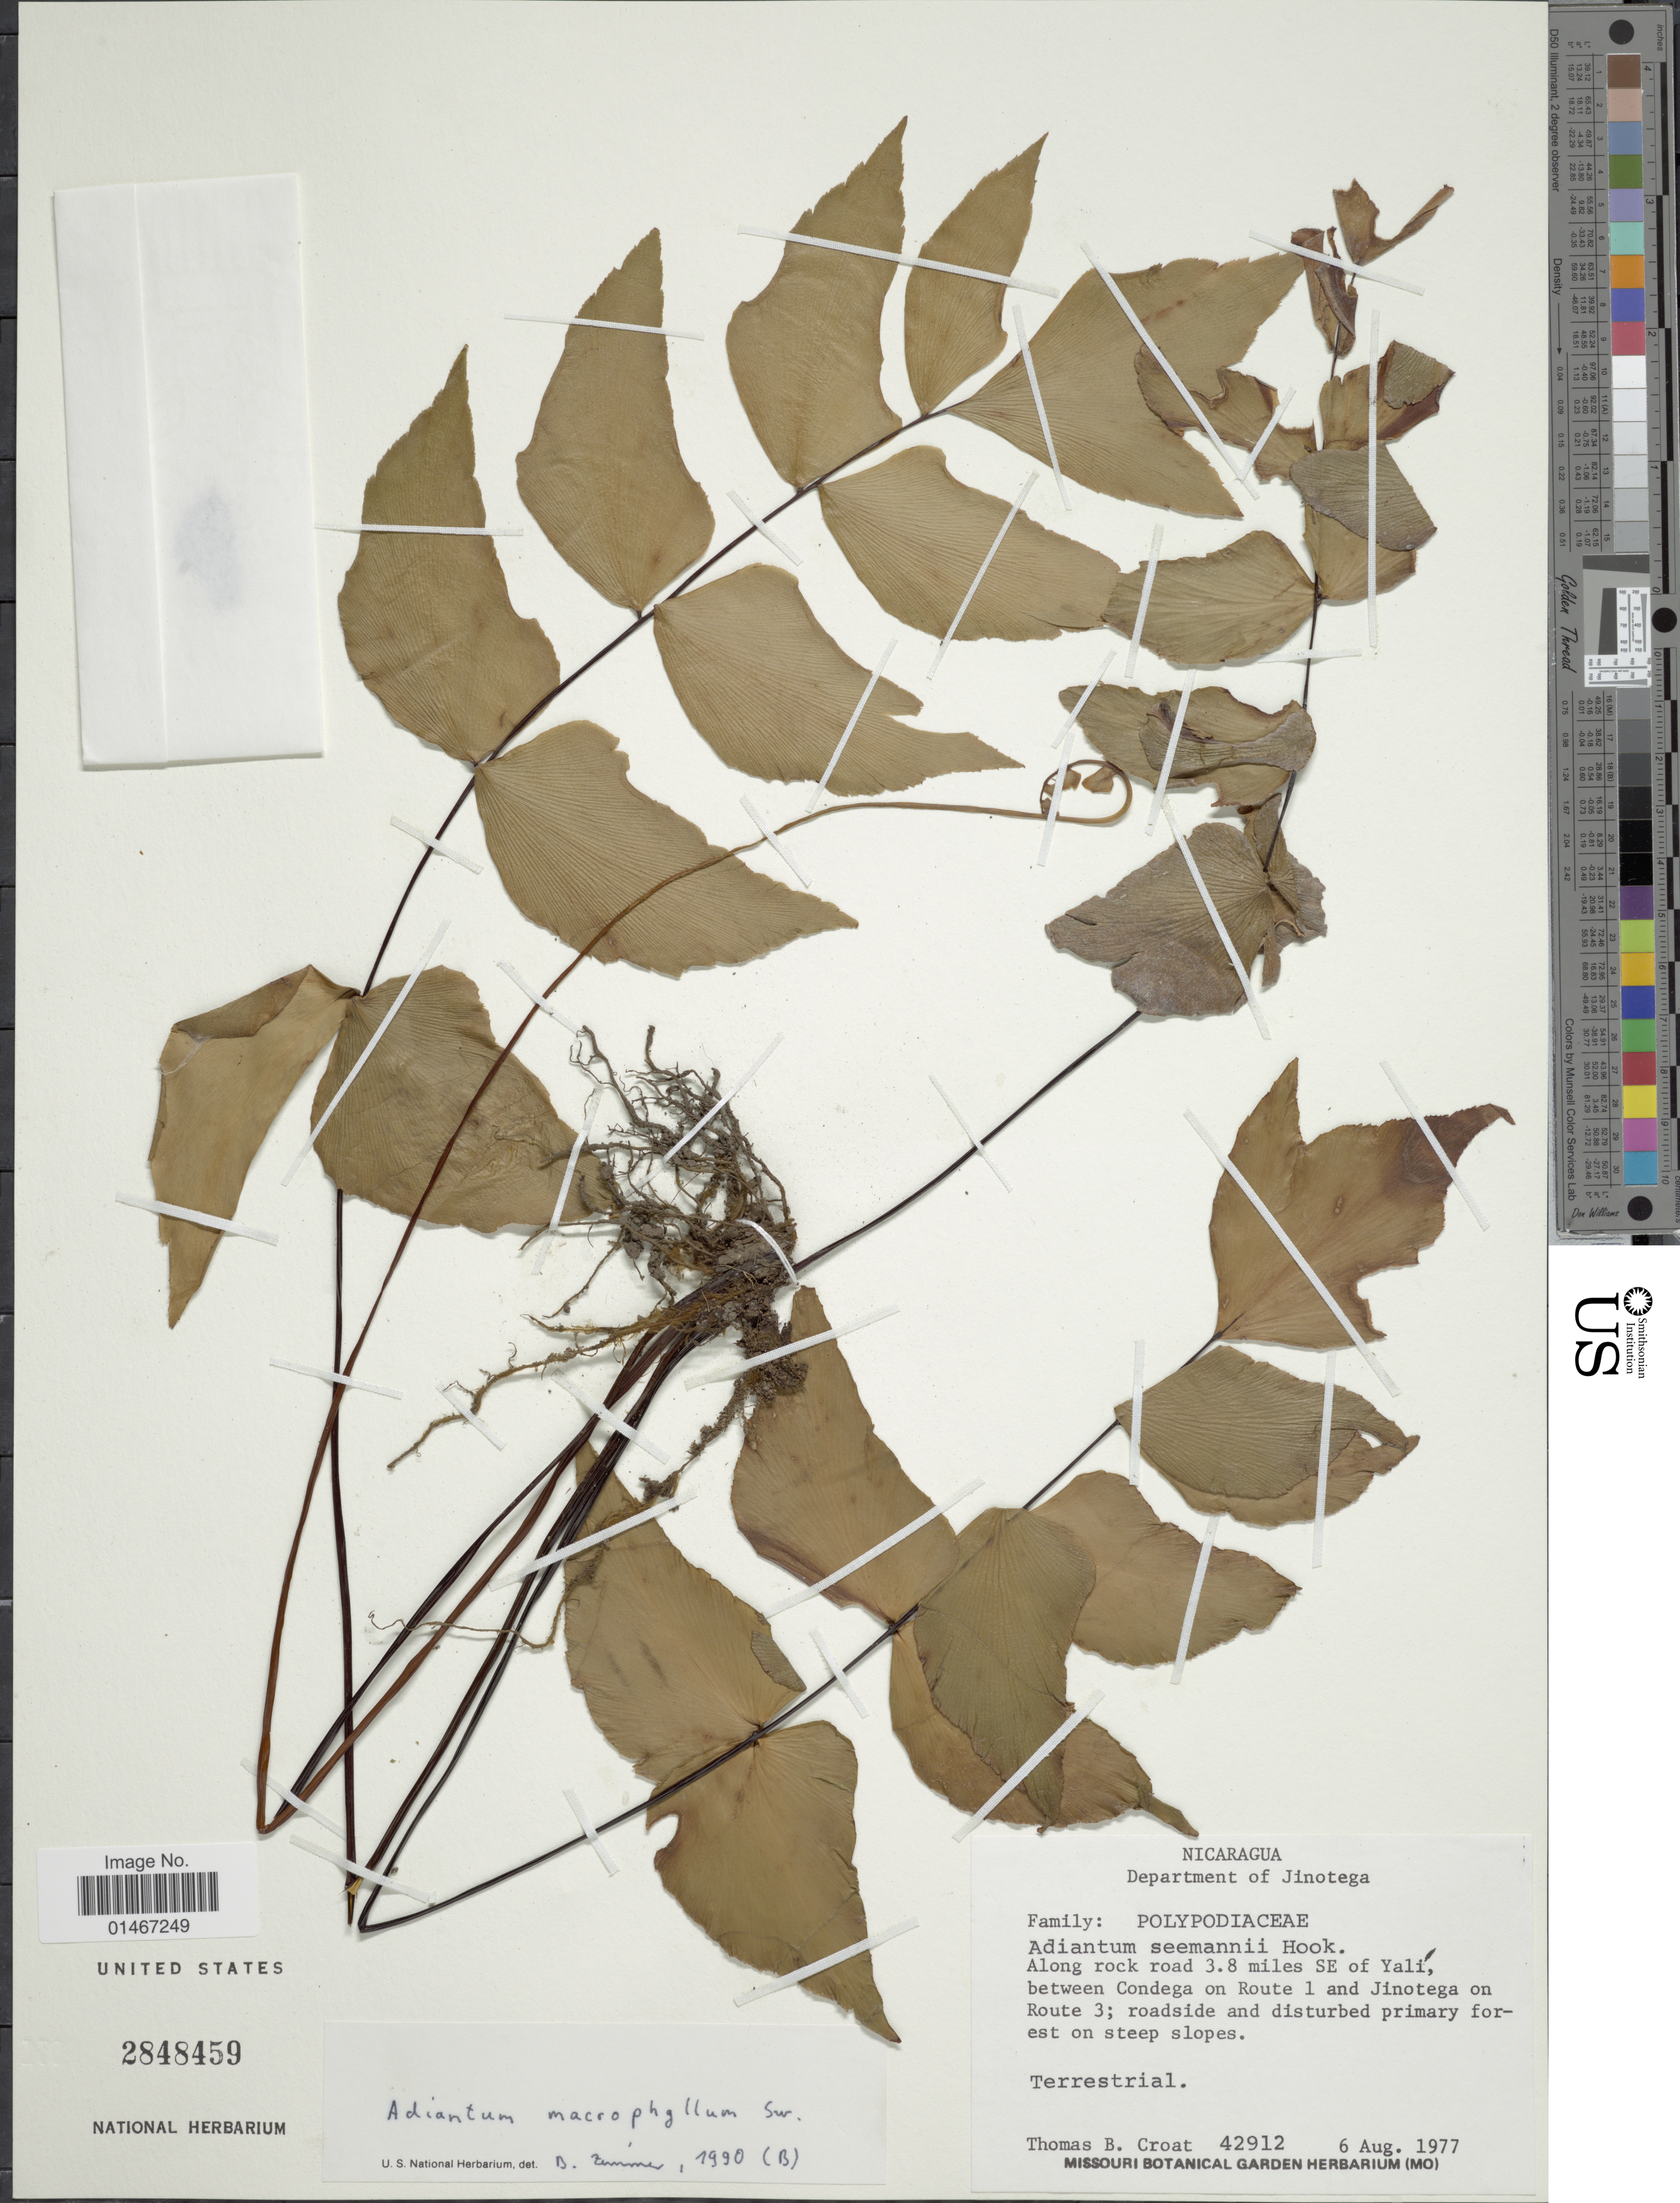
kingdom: Plantae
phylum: Tracheophyta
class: Polypodiopsida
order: Polypodiales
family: Pteridaceae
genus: Adiantum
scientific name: Adiantum macrophyllum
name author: Sw.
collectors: T. B. Croat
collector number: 42912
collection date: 1977-08-06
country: Nicaragua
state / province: Jinotega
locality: Department of Jinotega. Along rock road 3.8 miles SE of Yali, between Condega on Route 1 and Jinotega on Route 3.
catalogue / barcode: US 2848459